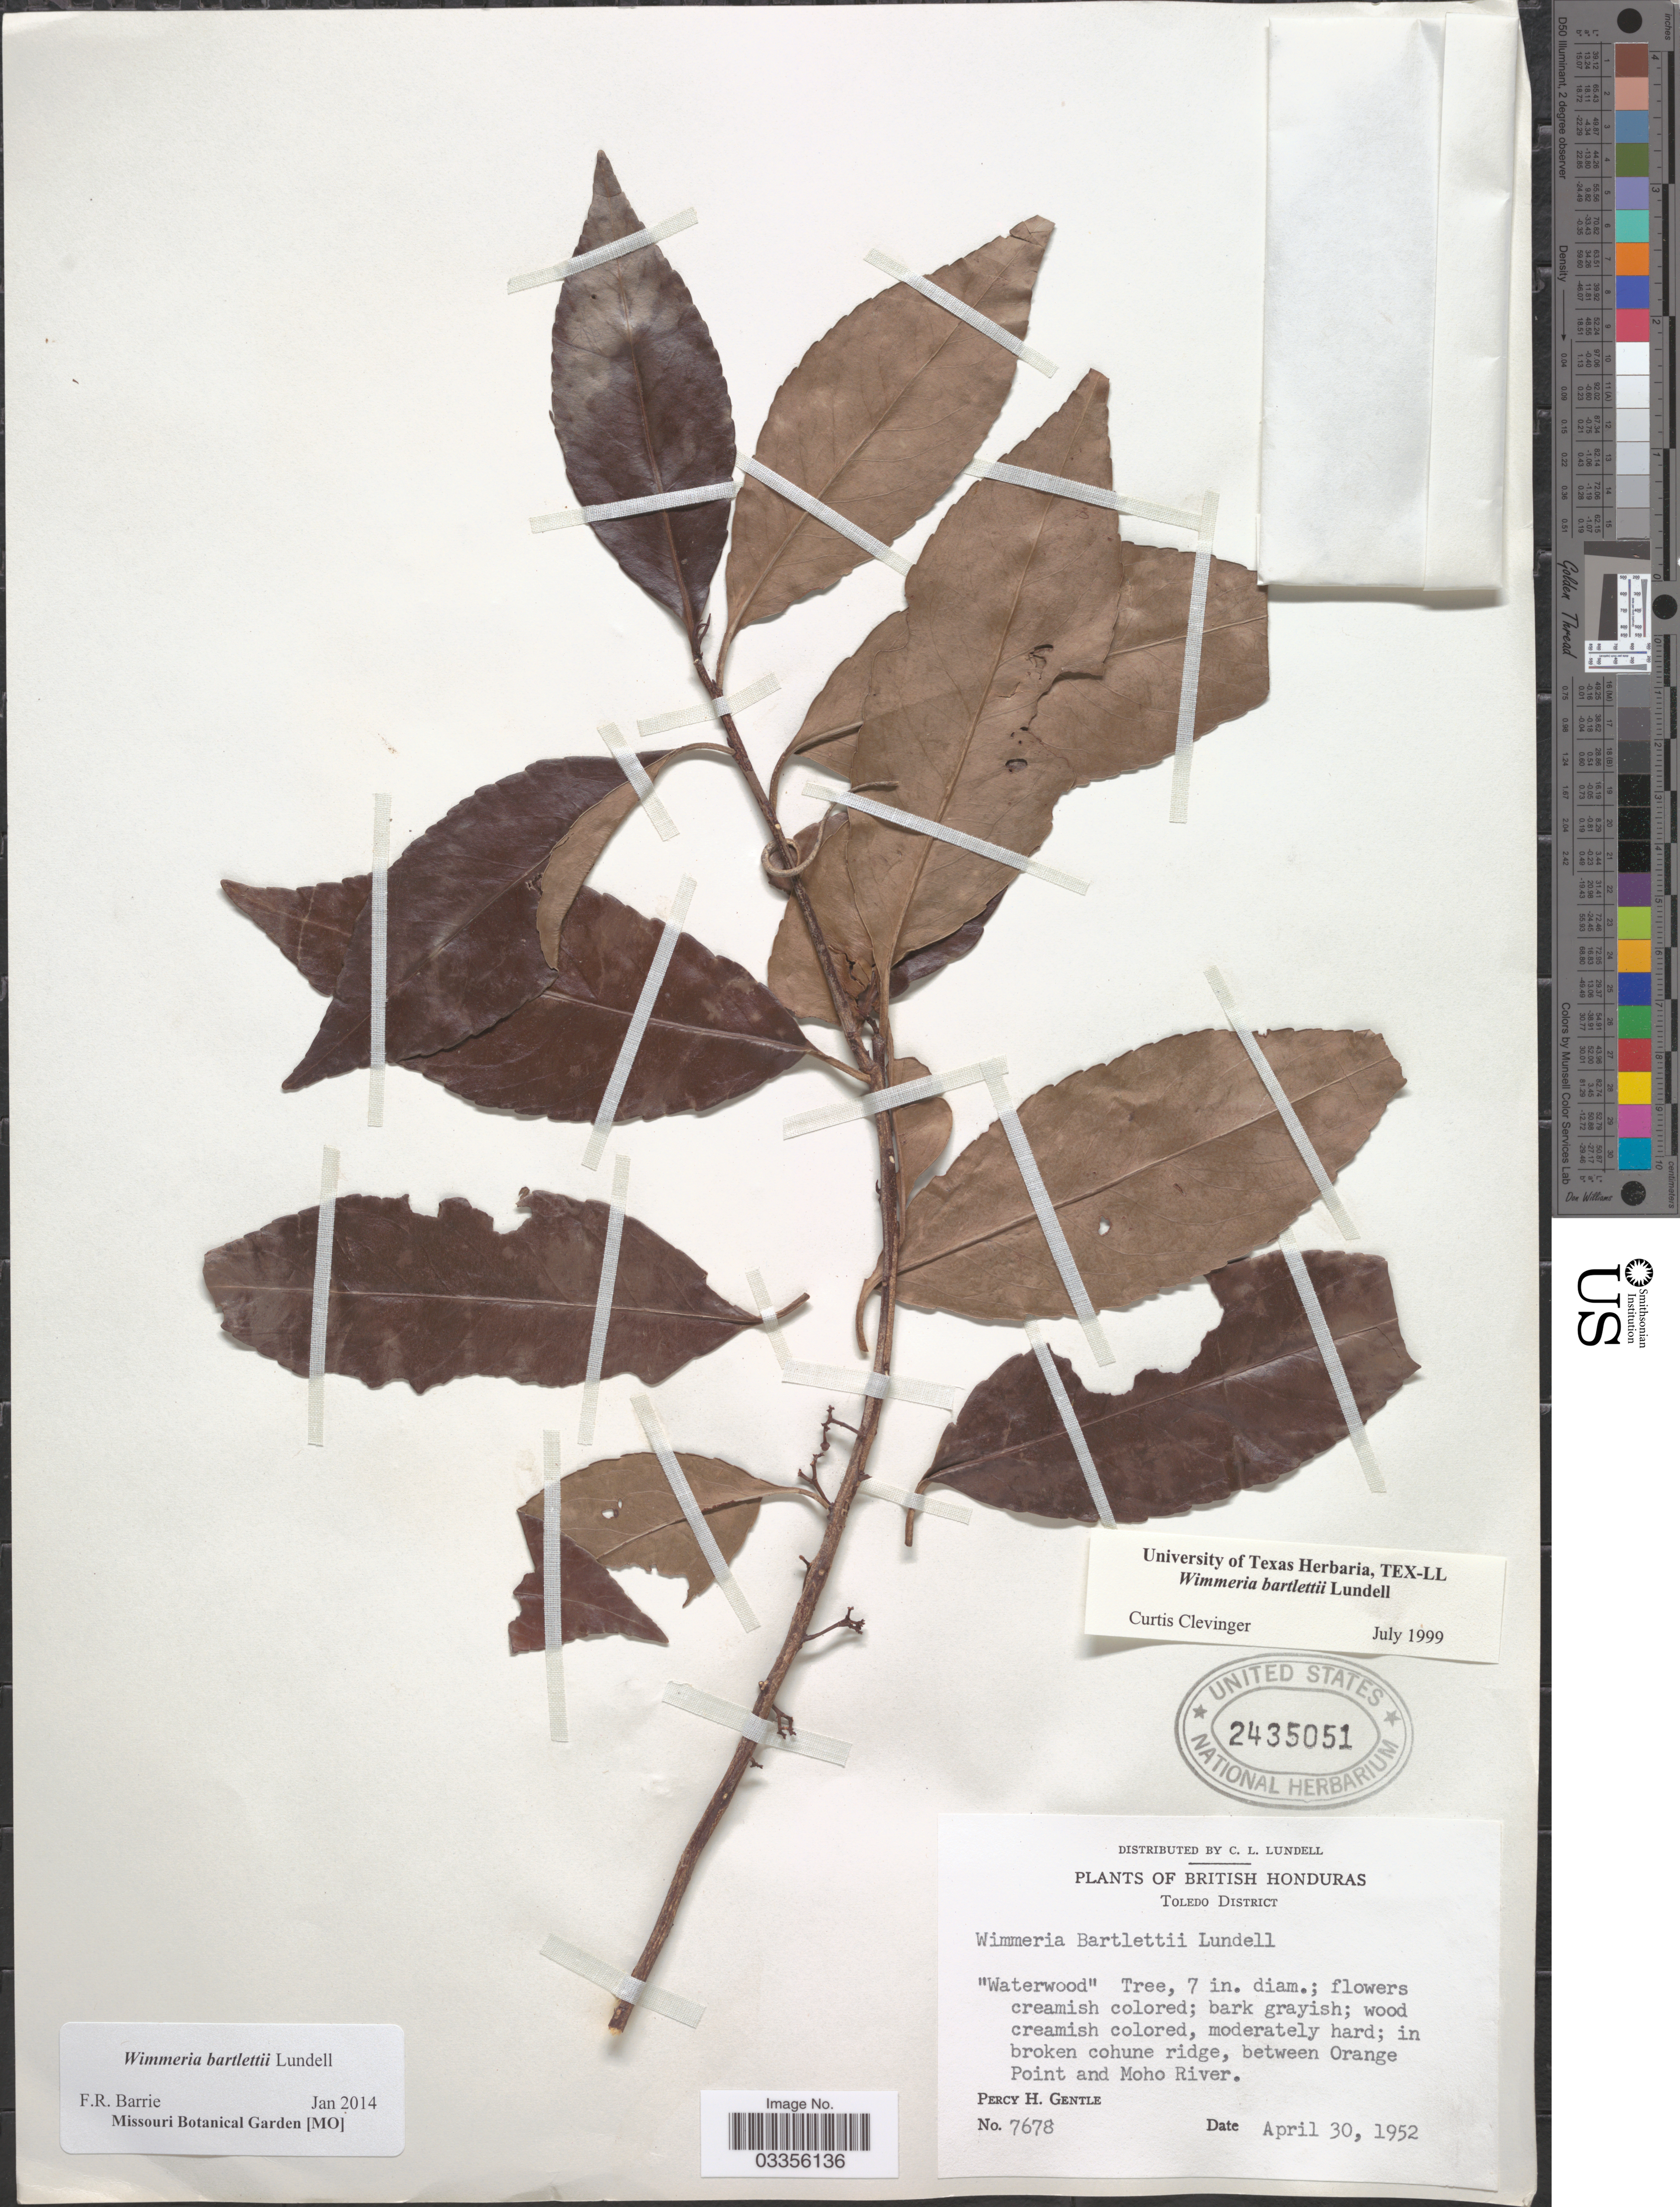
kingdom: Plantae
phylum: Tracheophyta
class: Magnoliopsida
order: Celastrales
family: Celastraceae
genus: Wimmeria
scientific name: Wimmeria bartlettii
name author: Lundell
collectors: P. H. Gentle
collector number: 7678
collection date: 1952-04-30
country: Belize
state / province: Toledo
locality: British Honduras. Toledo District. In broken cohune ridge, between Orange Point and Moho River.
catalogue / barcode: US 2435051